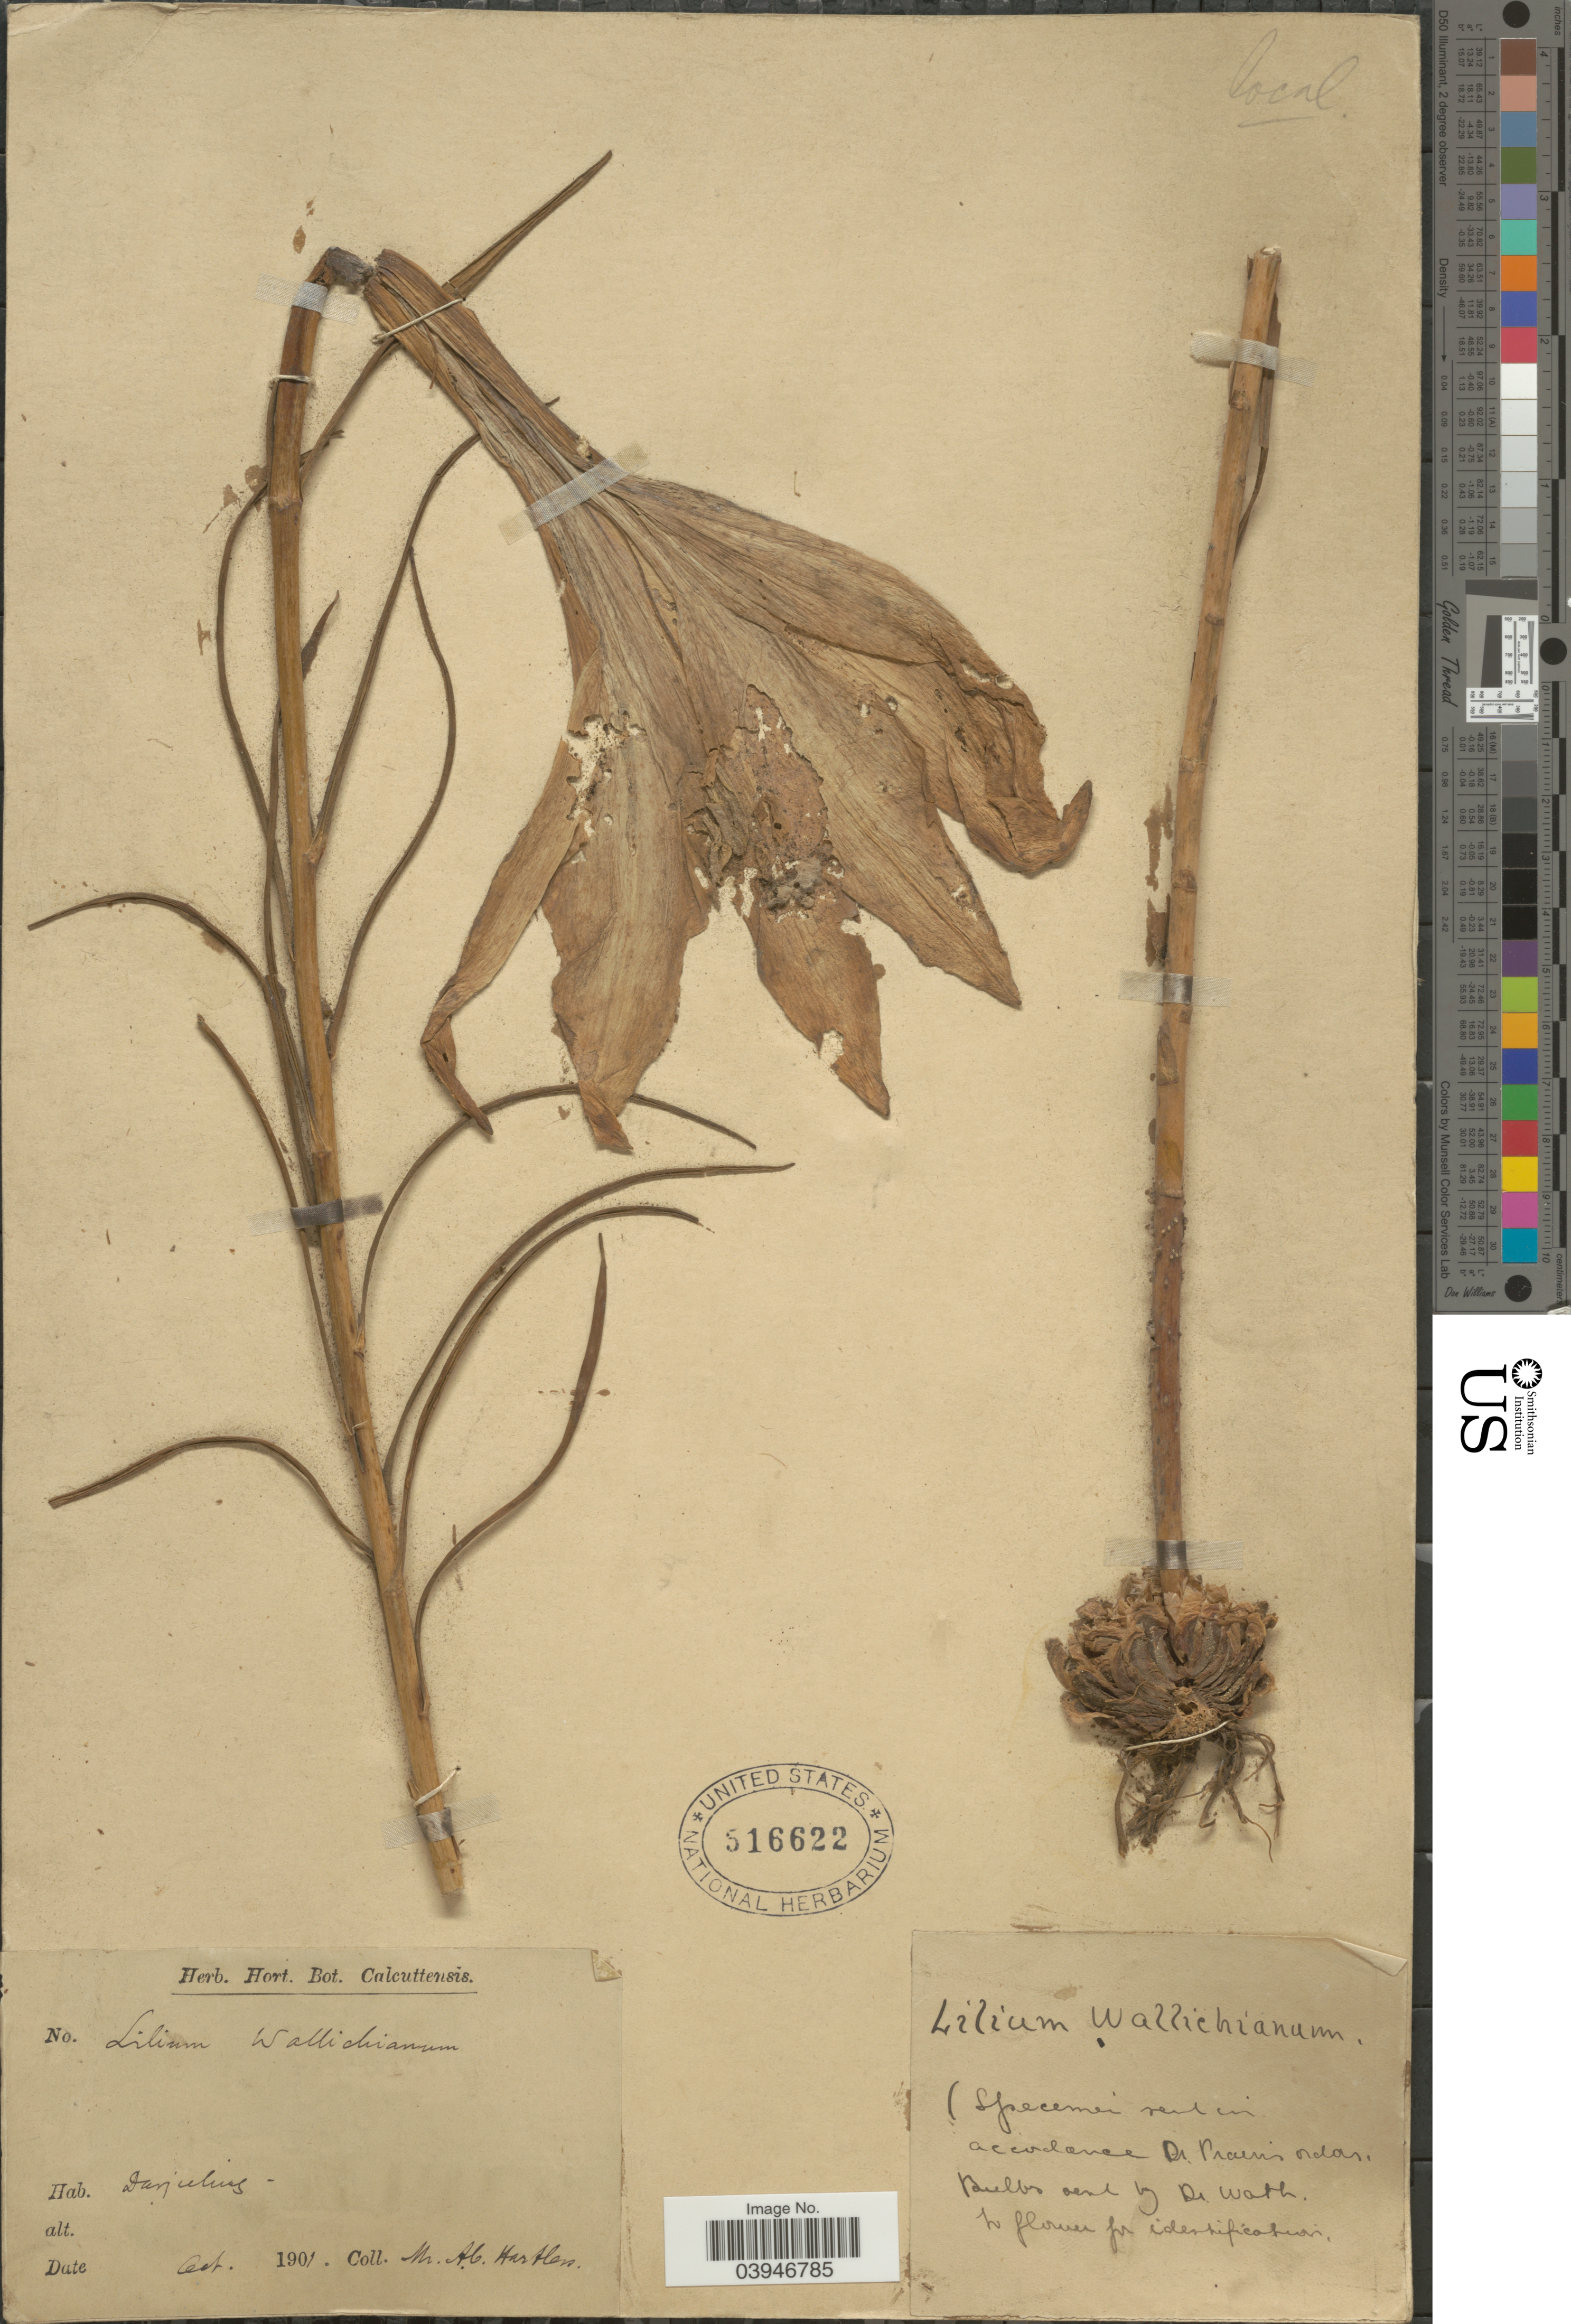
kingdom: Plantae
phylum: Tracheophyta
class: Liliopsida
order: Liliales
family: Liliaceae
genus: Lilium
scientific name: Lilium wallichianum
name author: Schult. & Schult. f.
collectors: A. Hartlen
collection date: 1901-10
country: India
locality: Darjeeling.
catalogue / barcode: US 516622